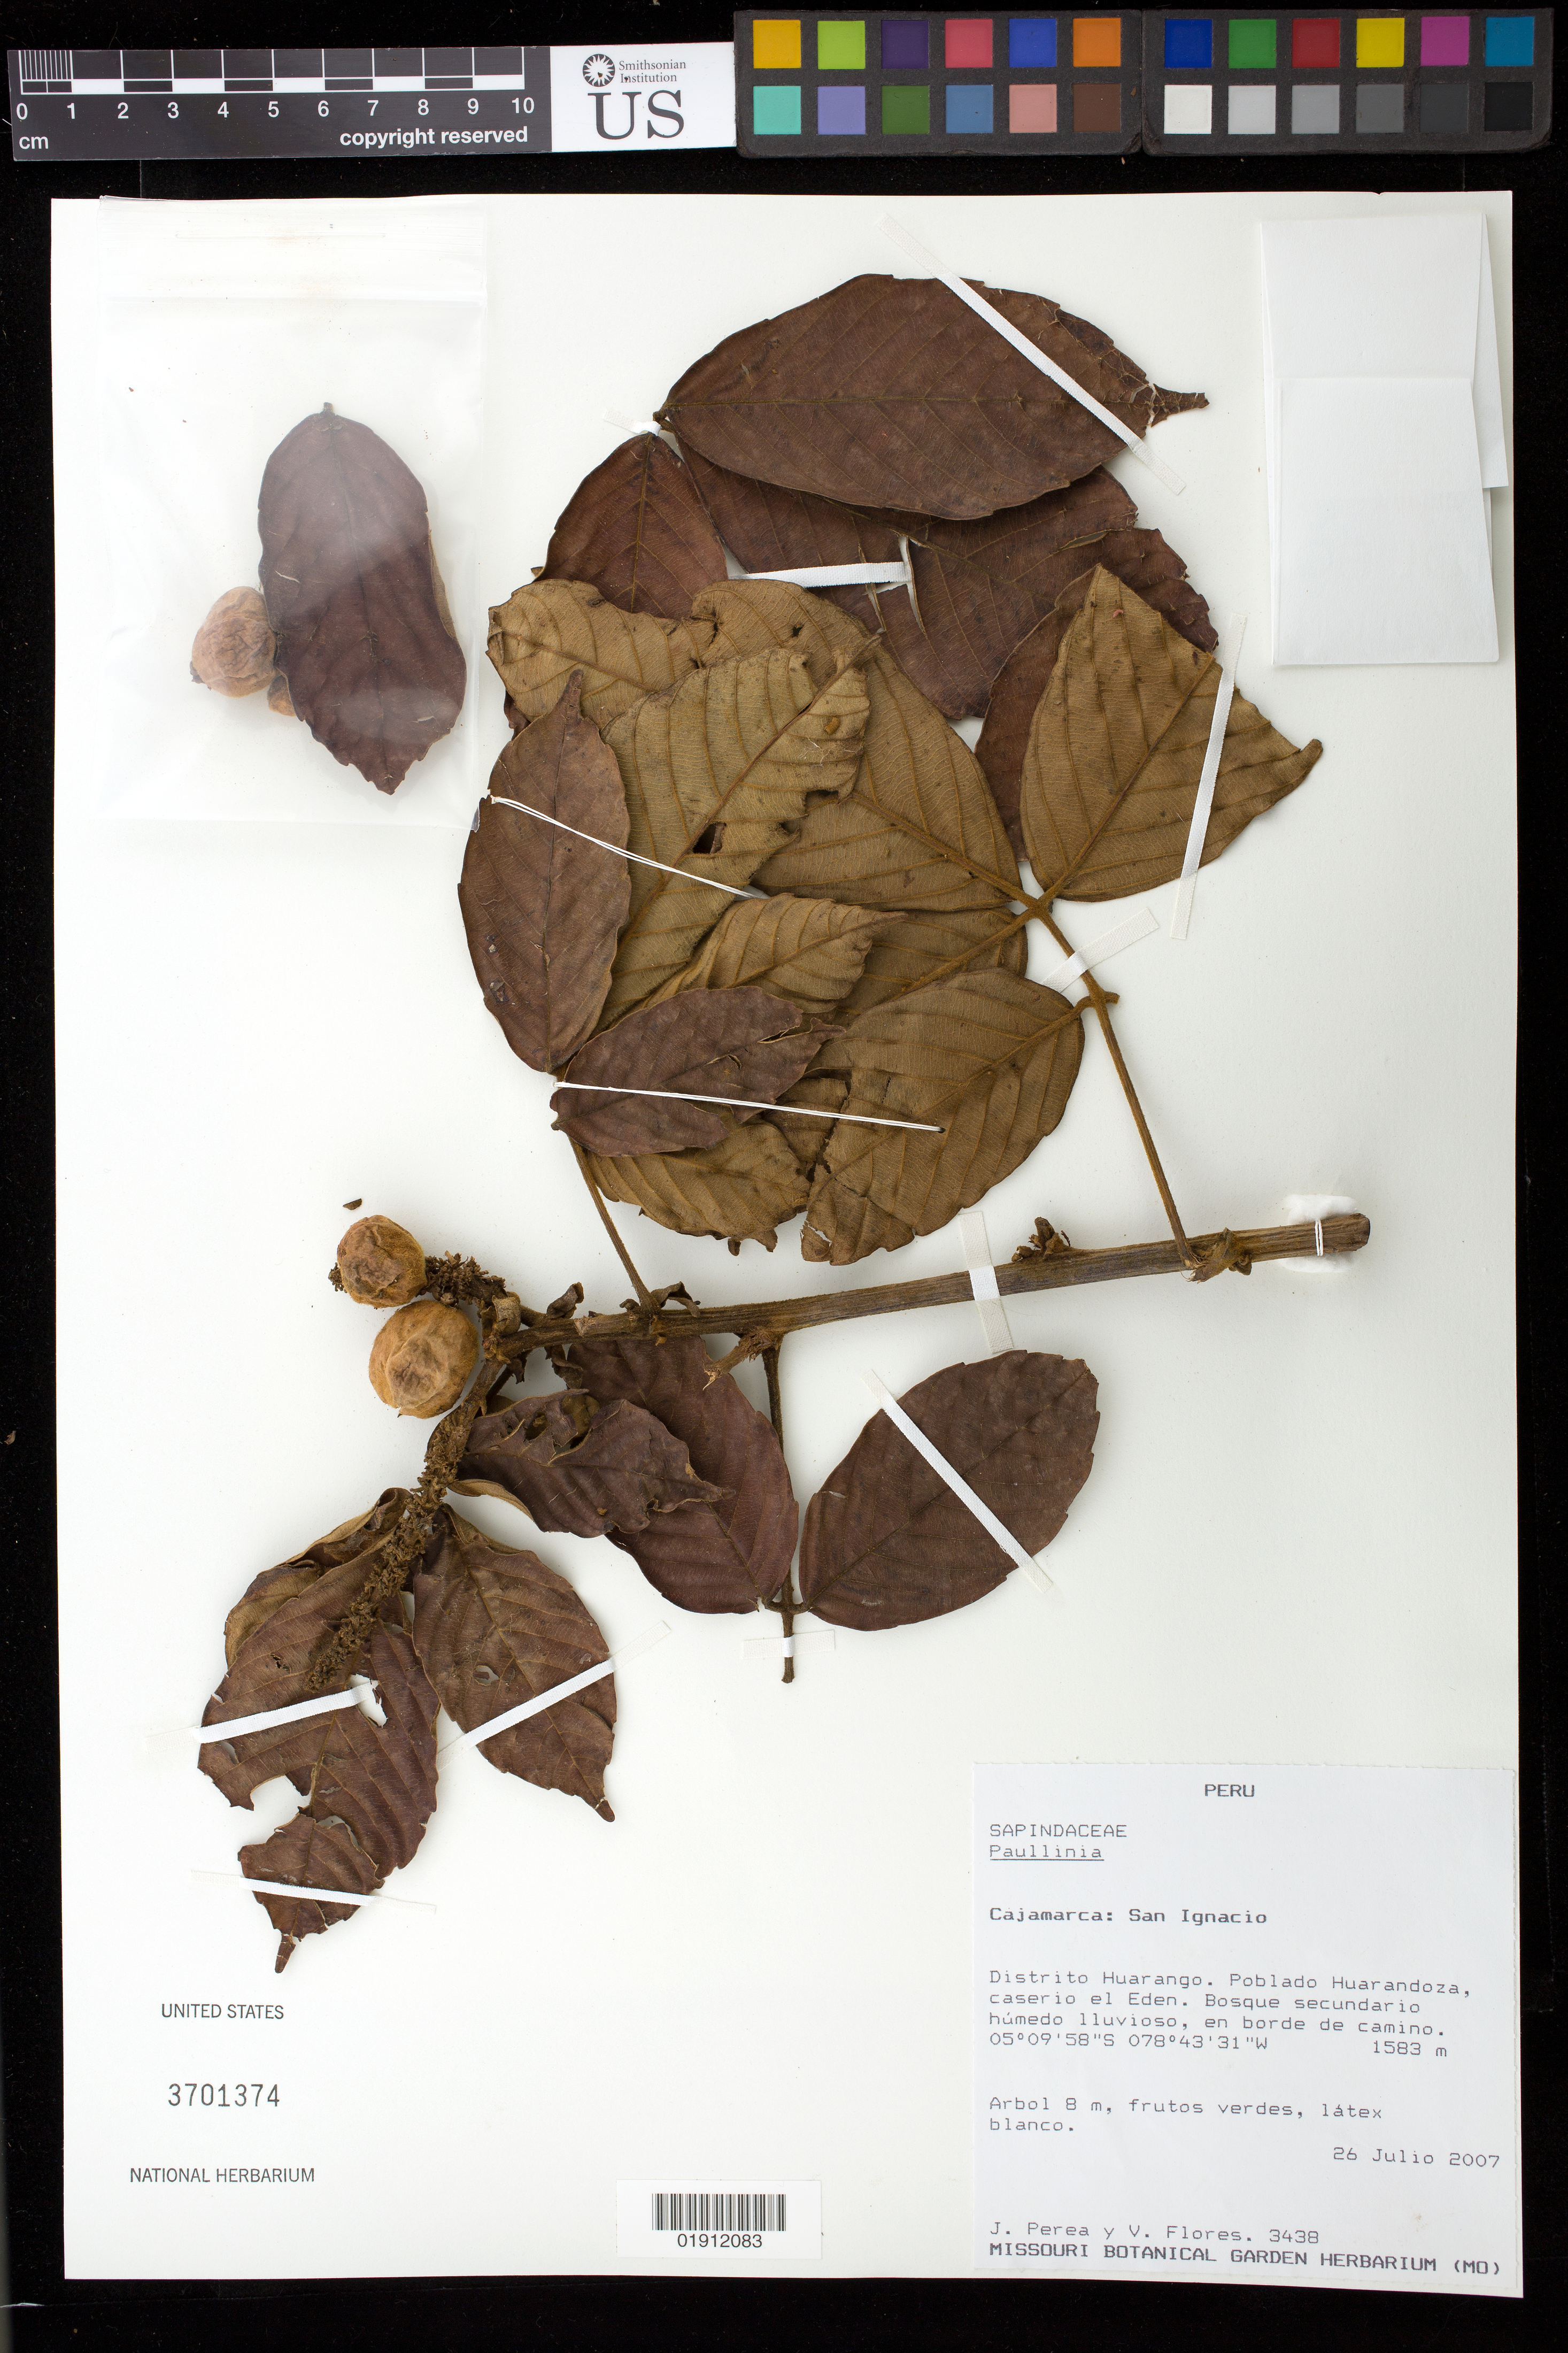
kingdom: Plantae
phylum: Tracheophyta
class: Magnoliopsida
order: Sapindales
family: Sapindaceae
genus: Paullinia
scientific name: Paullinia capreolata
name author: (Aubl.) Radlk.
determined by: Acevedo-Rodríguez, P.; Somner, G. V.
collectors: J. Perea & V. Flores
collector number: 3438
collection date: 2007-07-26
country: Peru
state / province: Cajamarca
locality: San Ignacio. Distrito Huarango. Poblado Huarandoza, caserio el Eden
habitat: Bosque secundario húmedo lluvioso, en borde de camino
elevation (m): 1583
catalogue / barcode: US 3701374